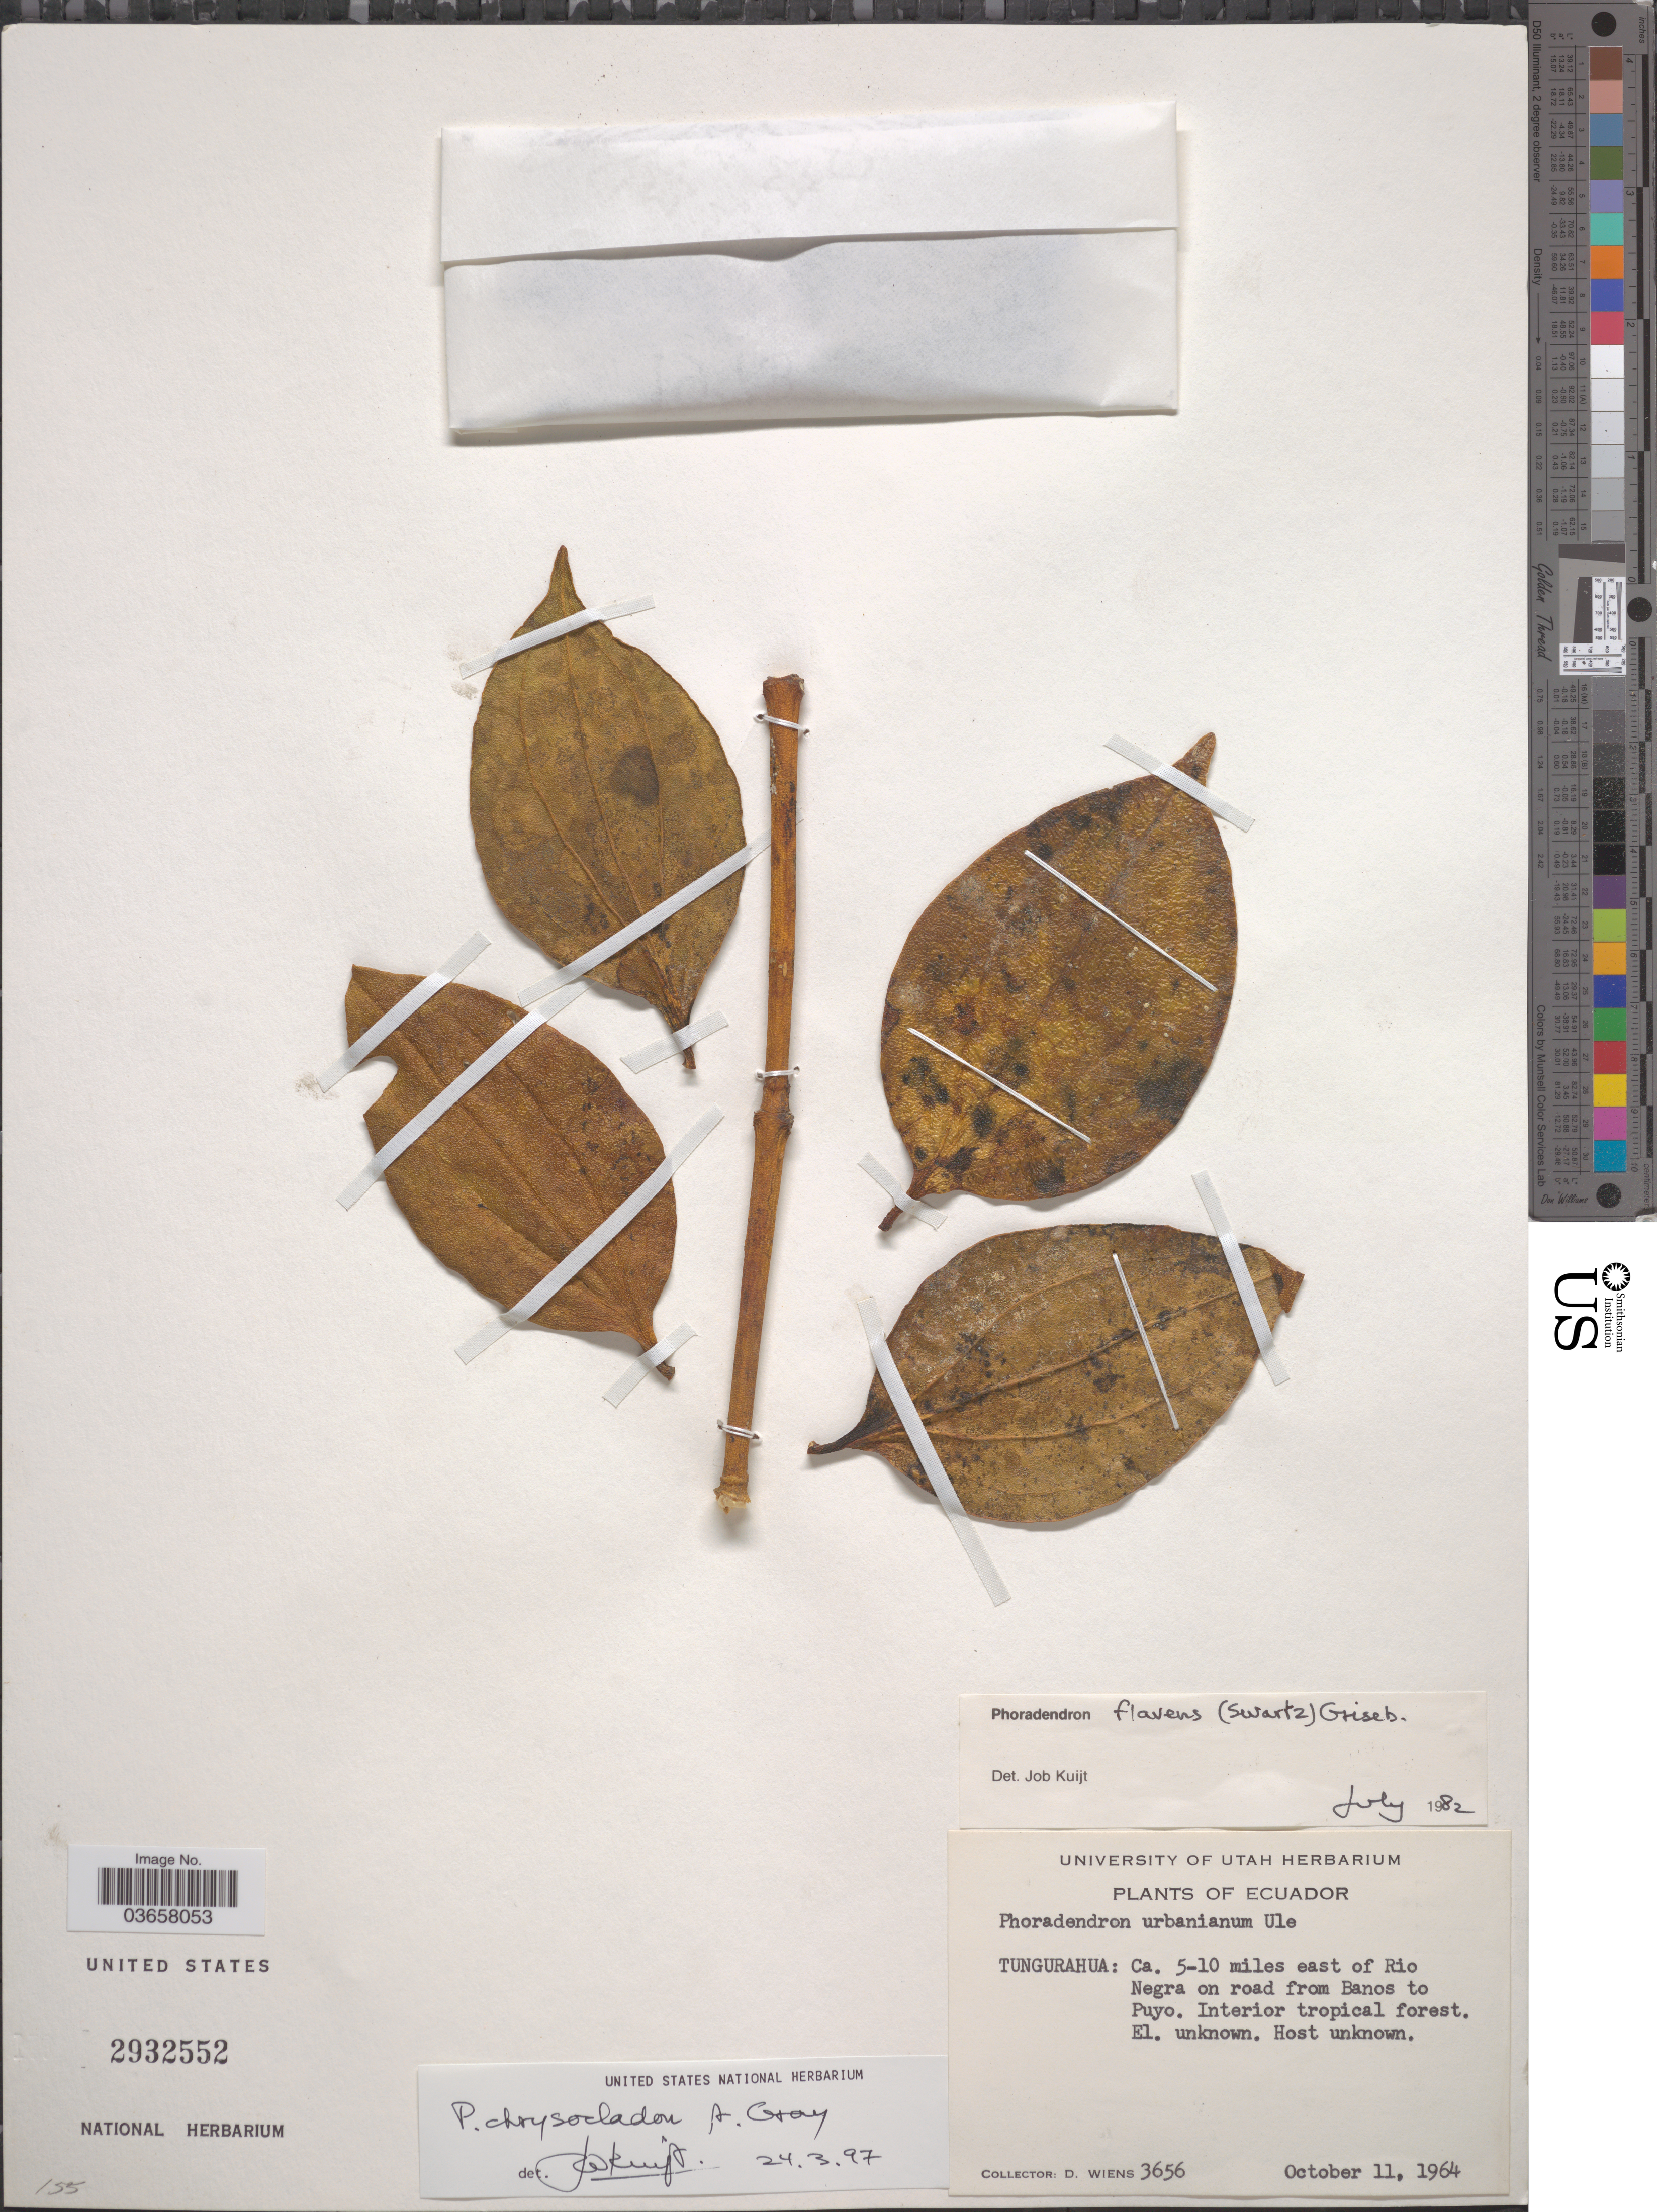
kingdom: Plantae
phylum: Tracheophyta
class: Magnoliopsida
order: Santalales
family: Viscaceae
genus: Phoradendron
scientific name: Phoradendron chrysocladon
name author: A. Gray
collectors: D. Wiens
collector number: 3656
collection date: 1964-10-11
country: Ecuador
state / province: Tungurahua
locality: Ca. 5-10 miles east of Rio Negra on road from Banos to Puyo.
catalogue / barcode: US 2932552